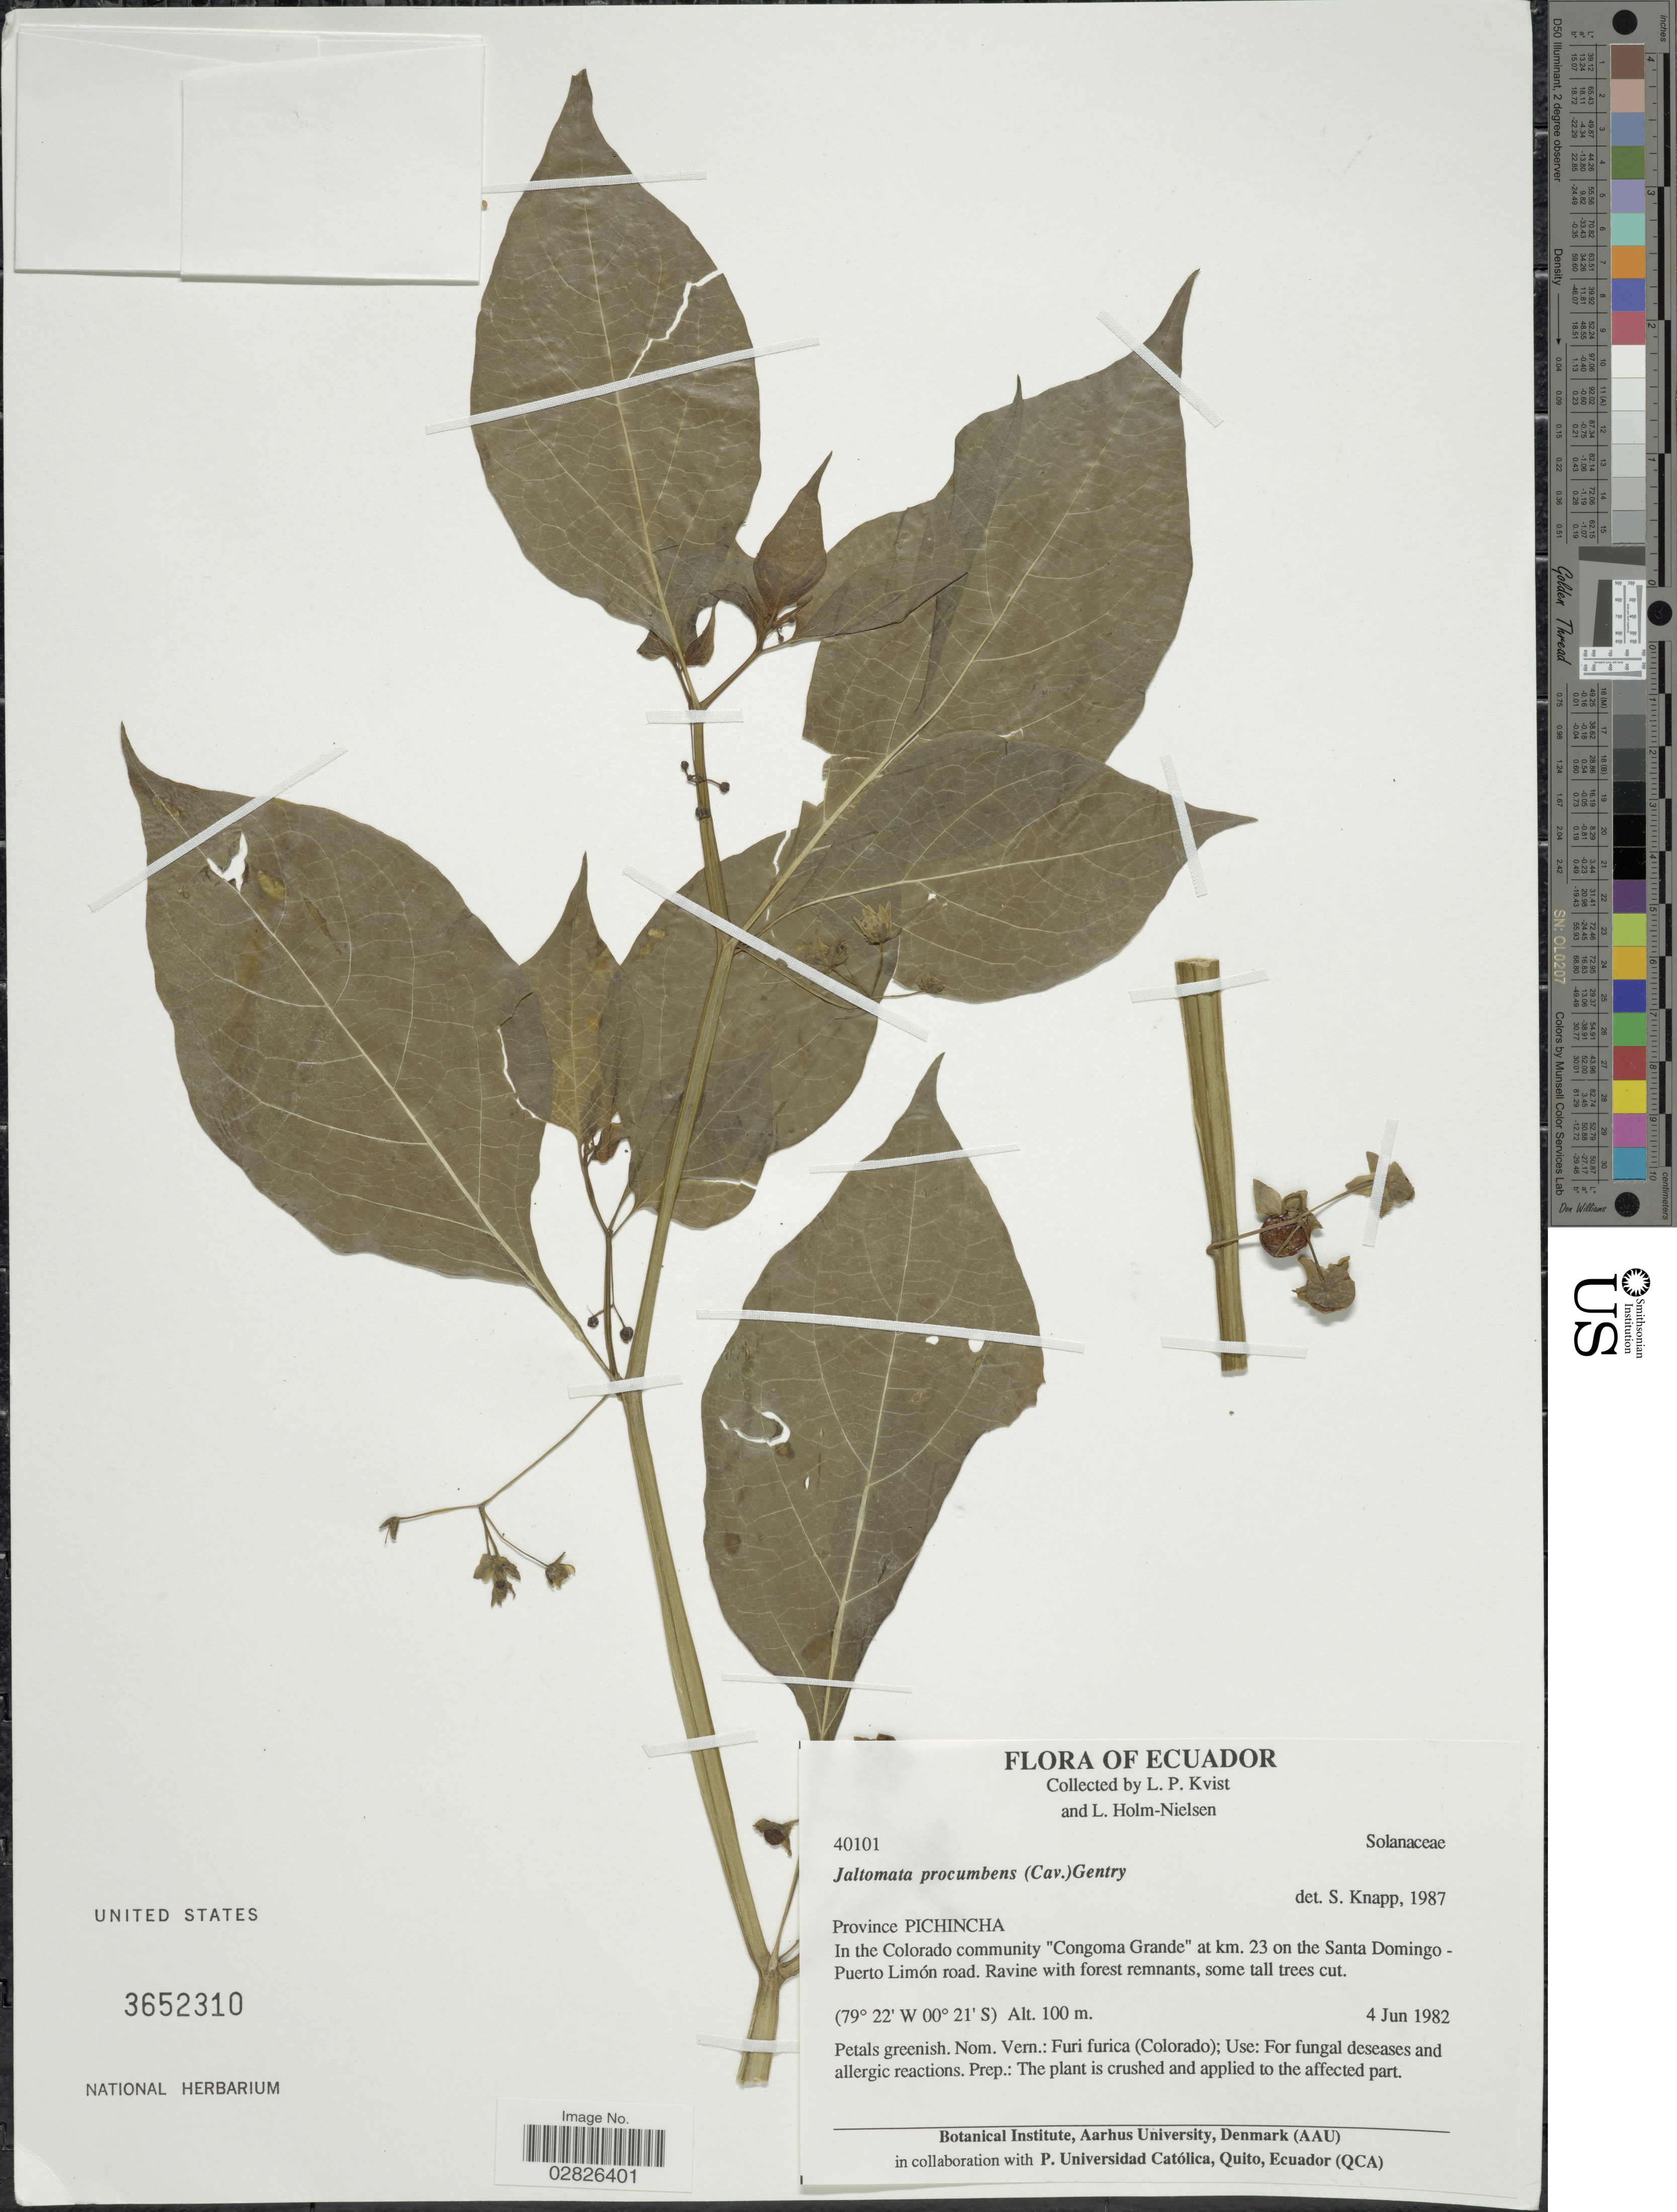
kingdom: Plantae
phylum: Tracheophyta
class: Magnoliopsida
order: Solanales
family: Solanaceae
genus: Jaltomata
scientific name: Jaltomata procumbens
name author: (Cav.) J.L. Gentry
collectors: L. P. Kvist & L. Holm-Nielsen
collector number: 40101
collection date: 1982-06-04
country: Ecuador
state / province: Pichincha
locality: Province Pichincha. In the Colorado community "Congoma Grande" at km. 23 on the Santa Domingo - Puerto Limón road.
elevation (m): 100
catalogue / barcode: US 3652310